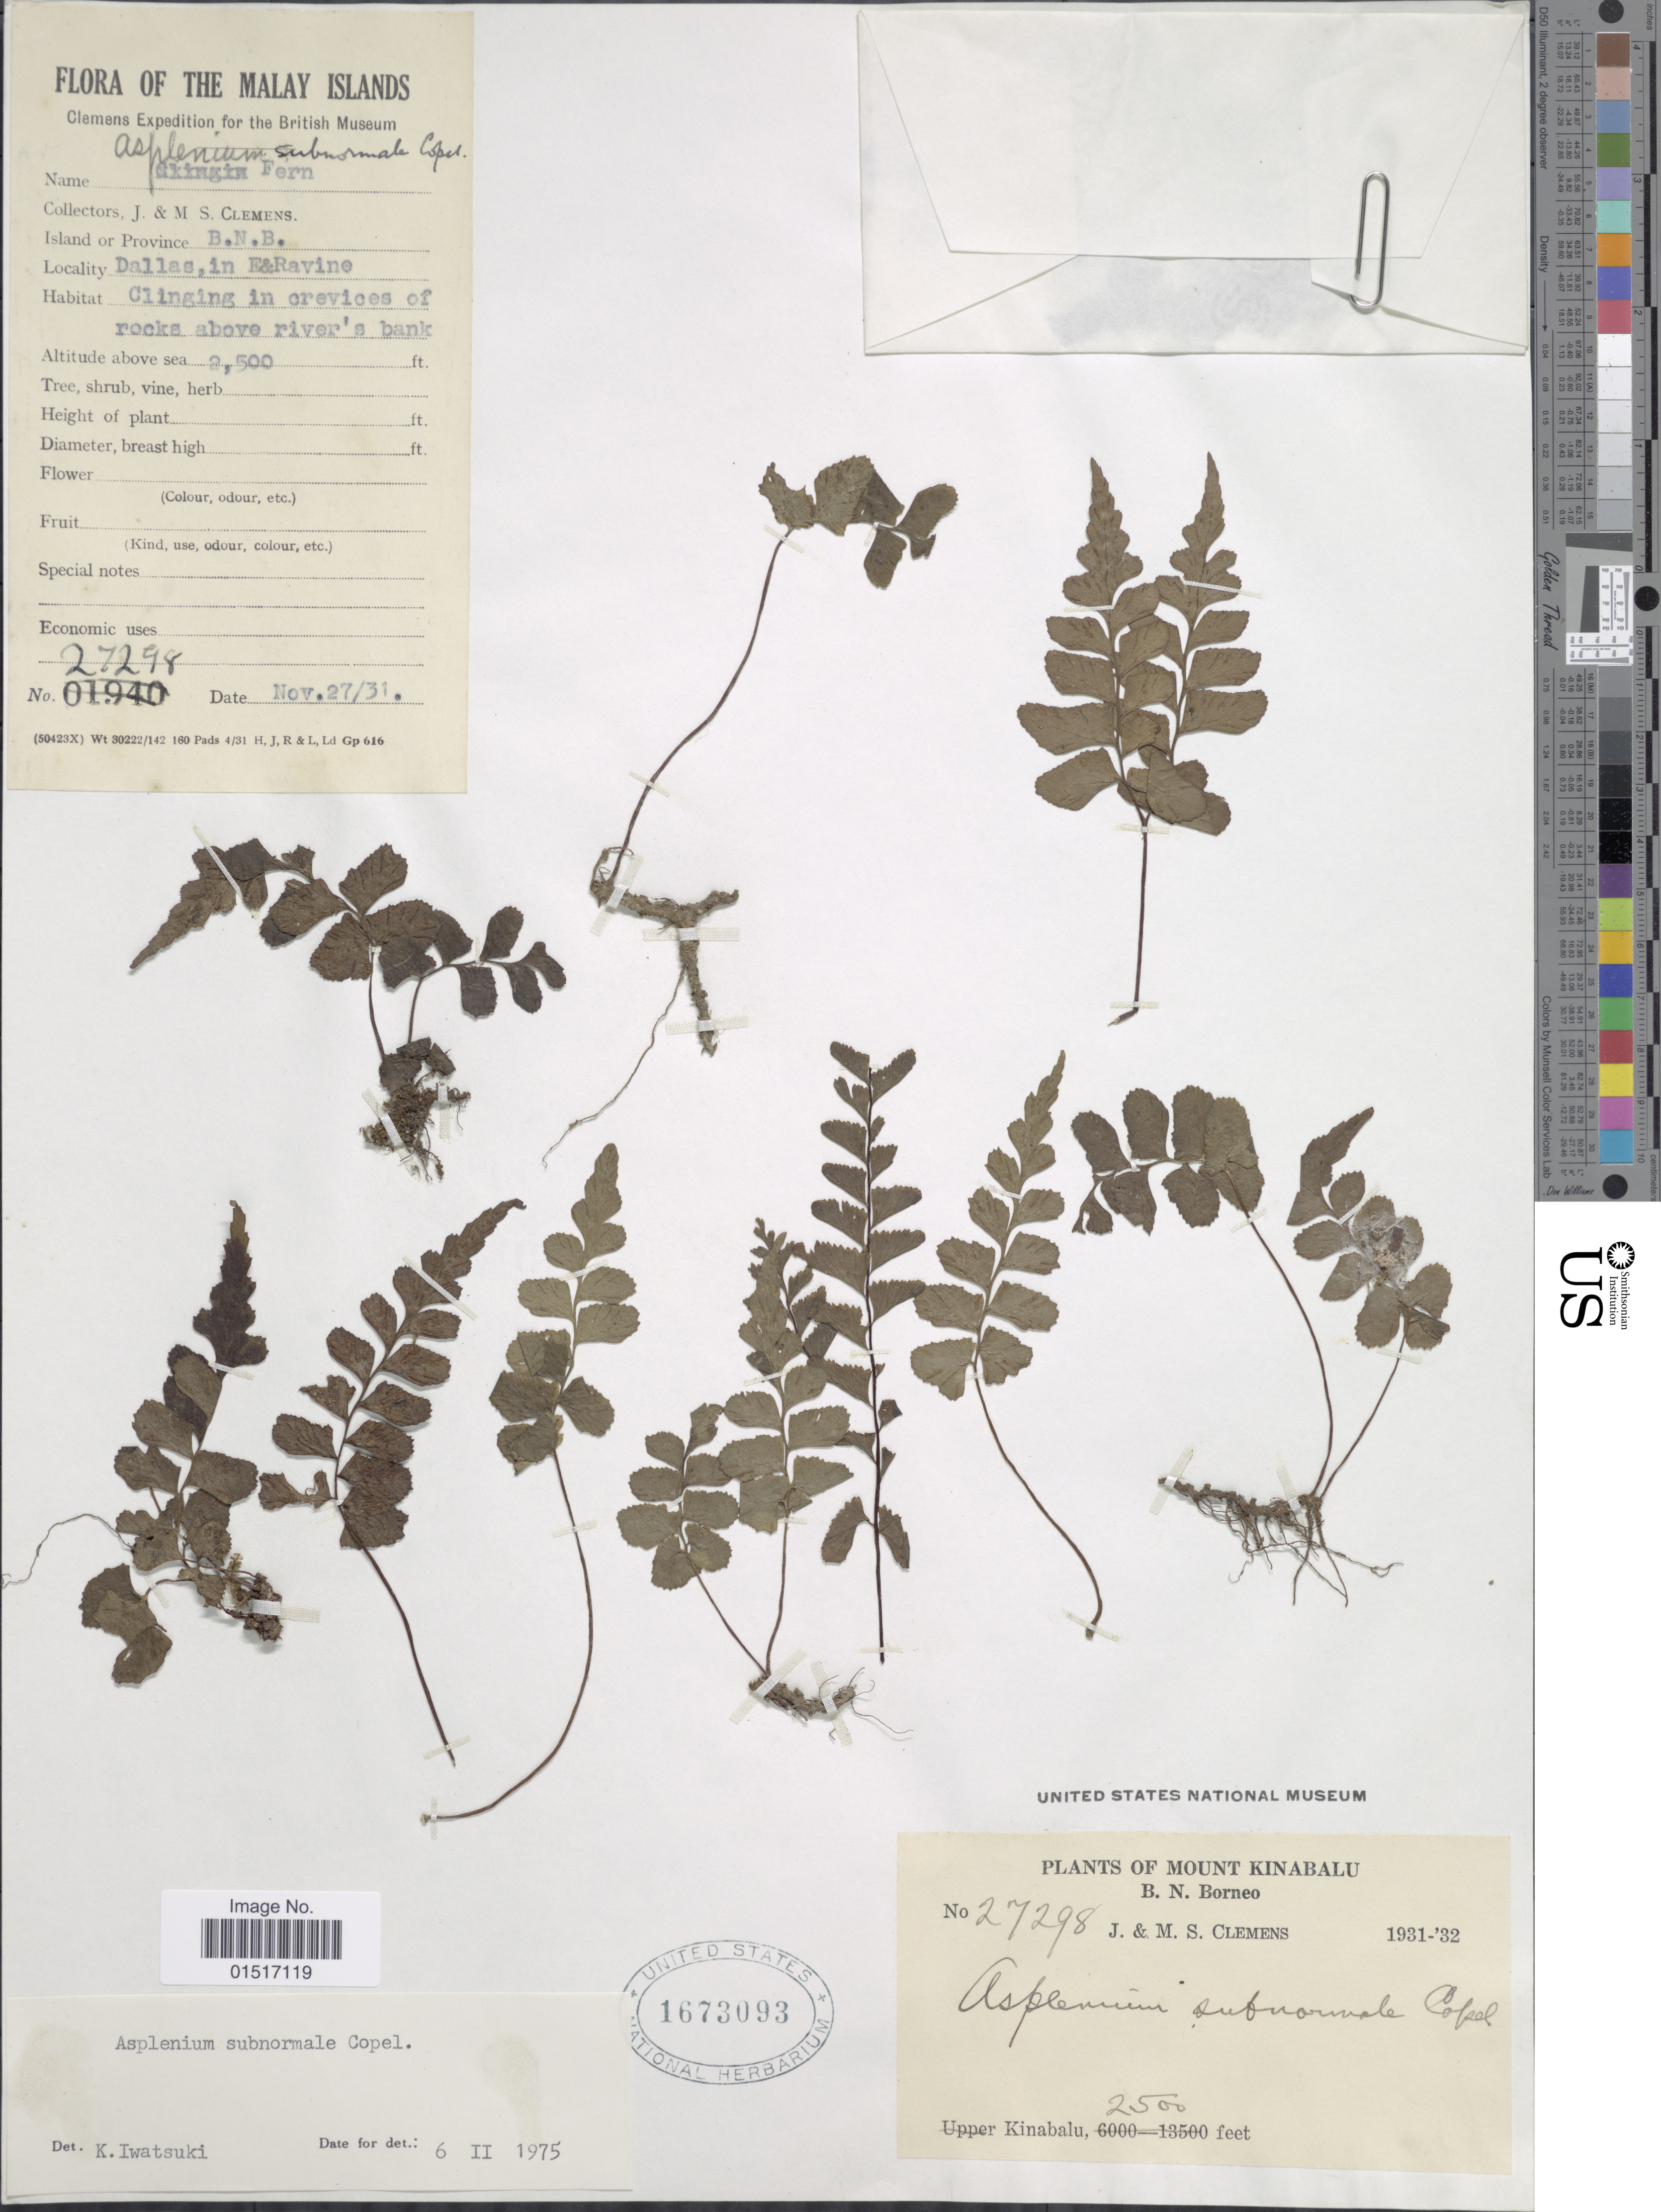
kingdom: Plantae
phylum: Tracheophyta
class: Polypodiopsida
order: Polypodiales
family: Aspleniaceae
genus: Asplenium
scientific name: Asplenium subnormale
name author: Copel.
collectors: J. Clemens & M. S. Clemens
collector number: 27294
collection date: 1931-11-27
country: Malaysia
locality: Malay Islands. B. N. Borneo. Dallas, in E&Ravine. Mount Kinabalu, Upper Kinabalu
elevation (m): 762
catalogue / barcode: US 1673093